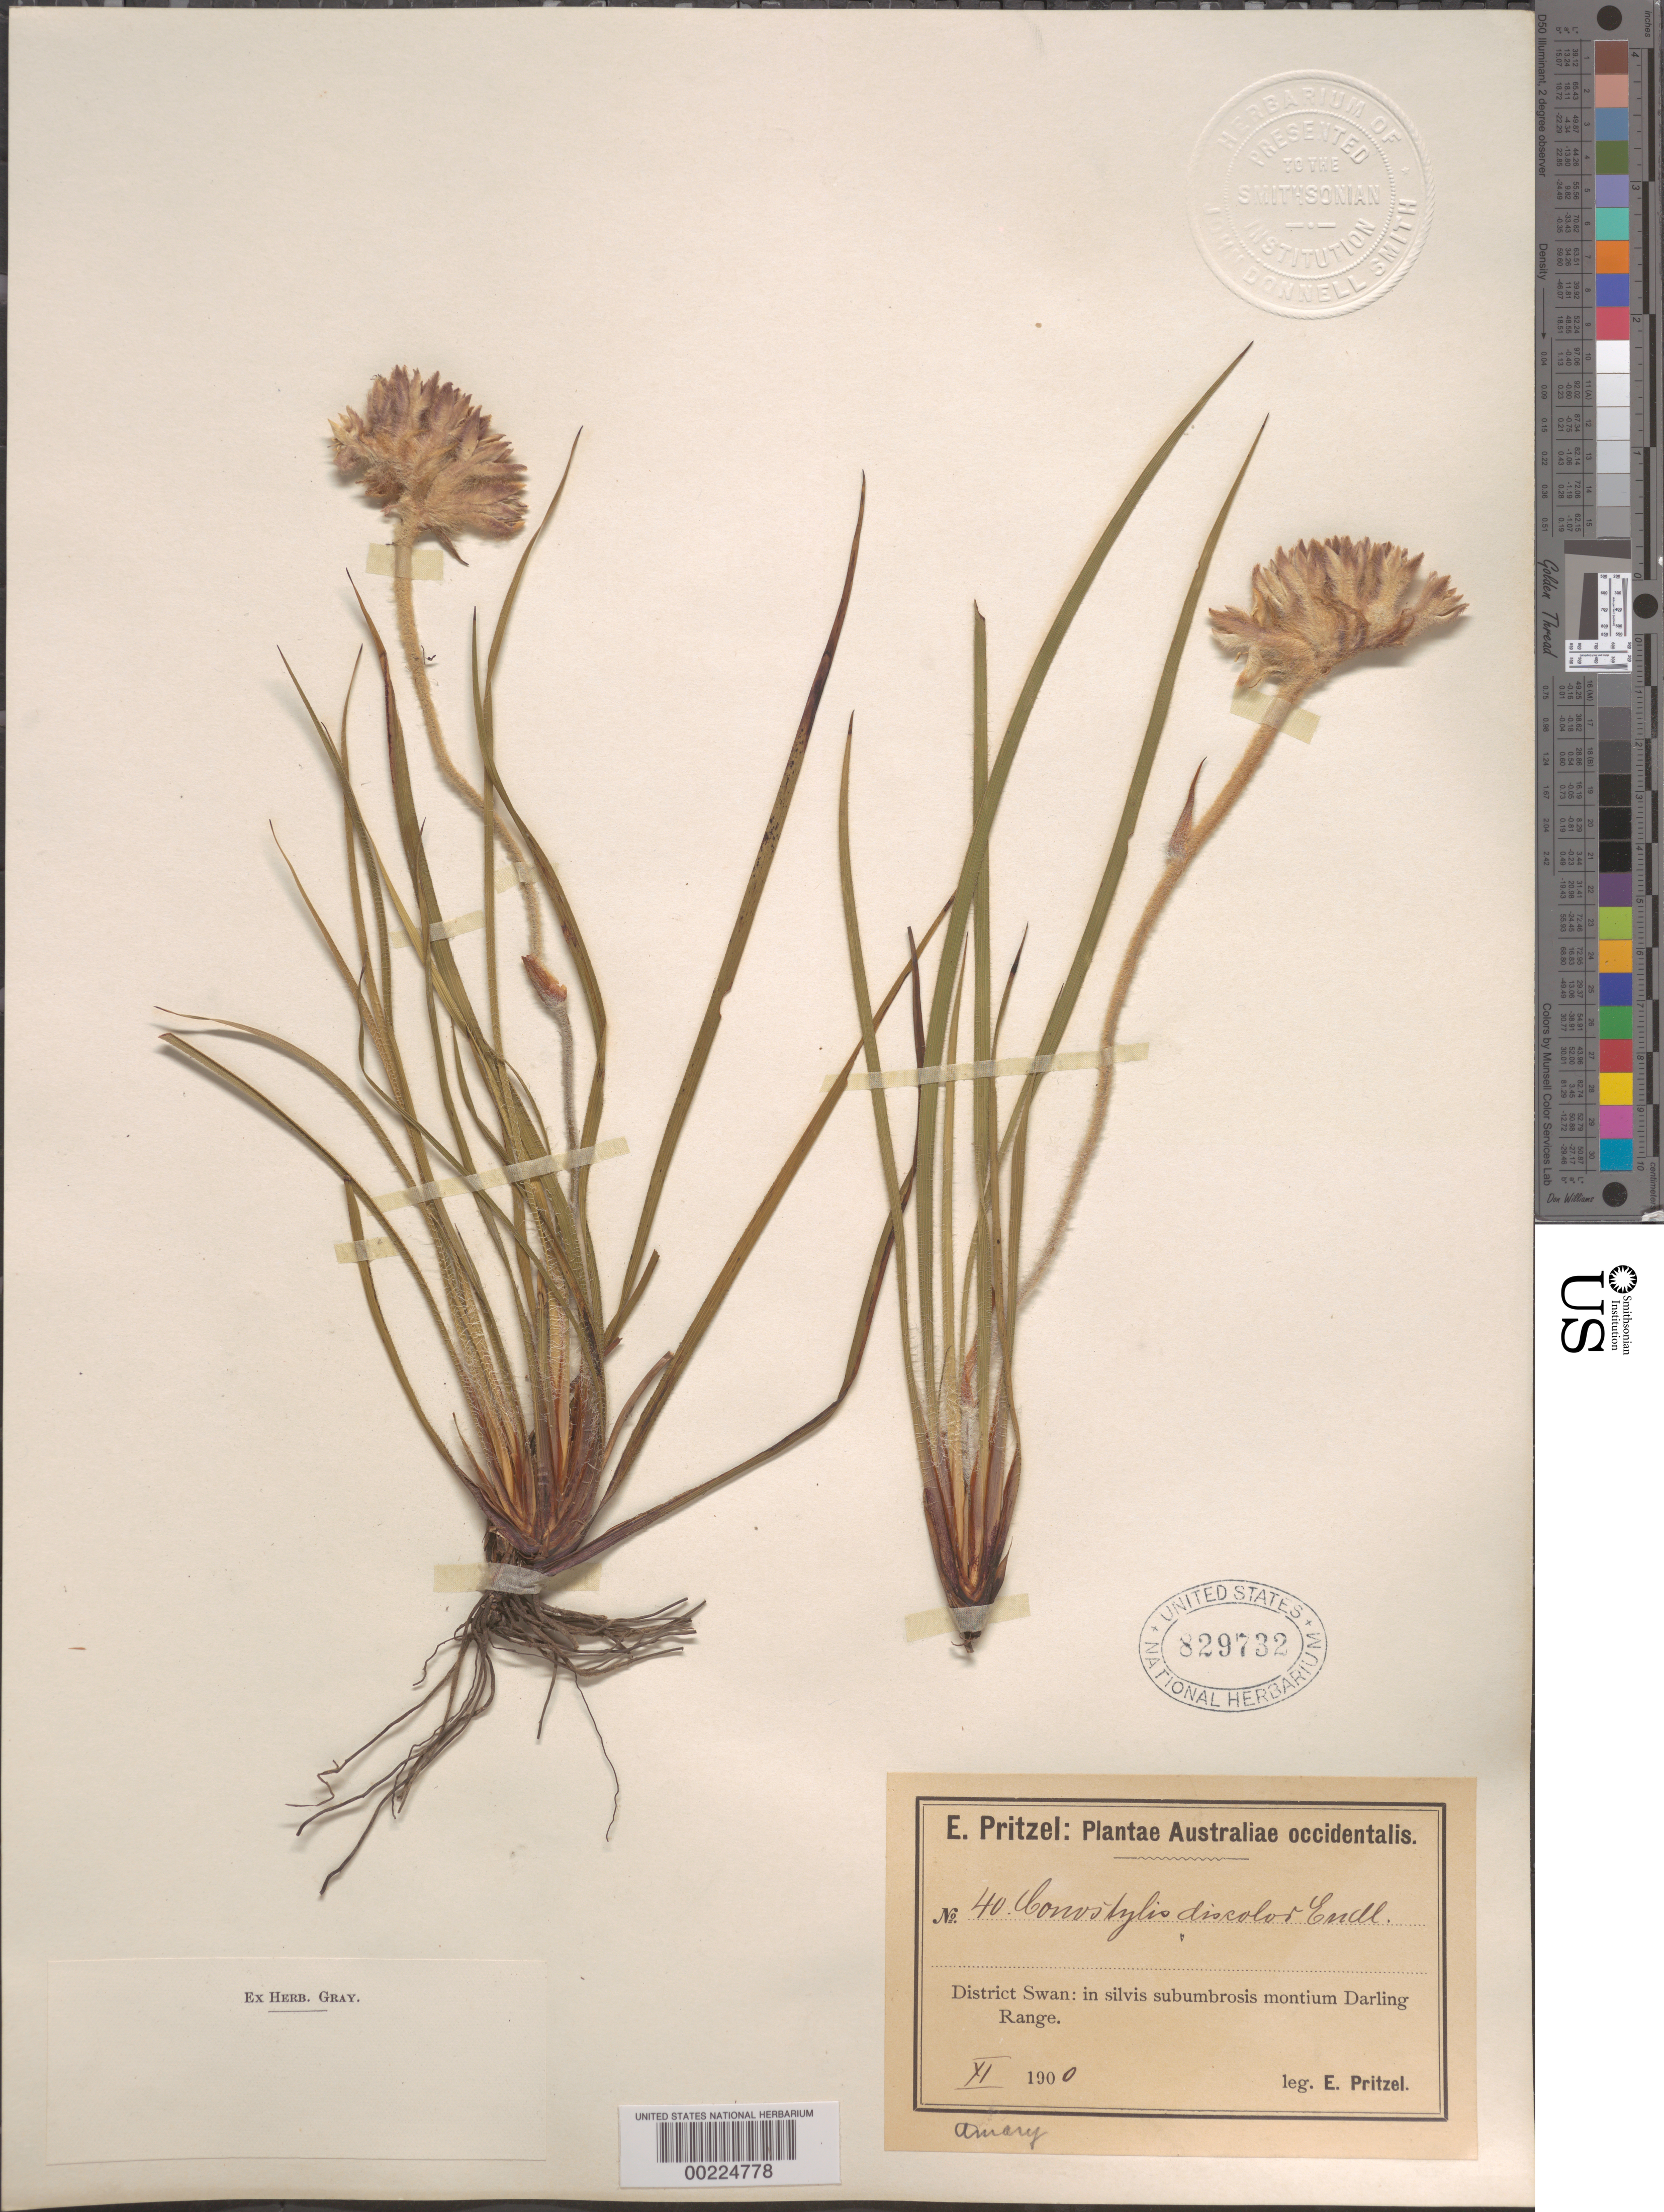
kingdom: Plantae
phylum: Tracheophyta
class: Liliopsida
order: Commelinales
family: Haemodoraceae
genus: Conostylis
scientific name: Conostylis discolor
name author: Endl.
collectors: E. G. Pritzel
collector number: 40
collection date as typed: Nov 1900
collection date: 1900-11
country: Australia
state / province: Western Australia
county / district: Swan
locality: Darling range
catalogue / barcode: US 829732